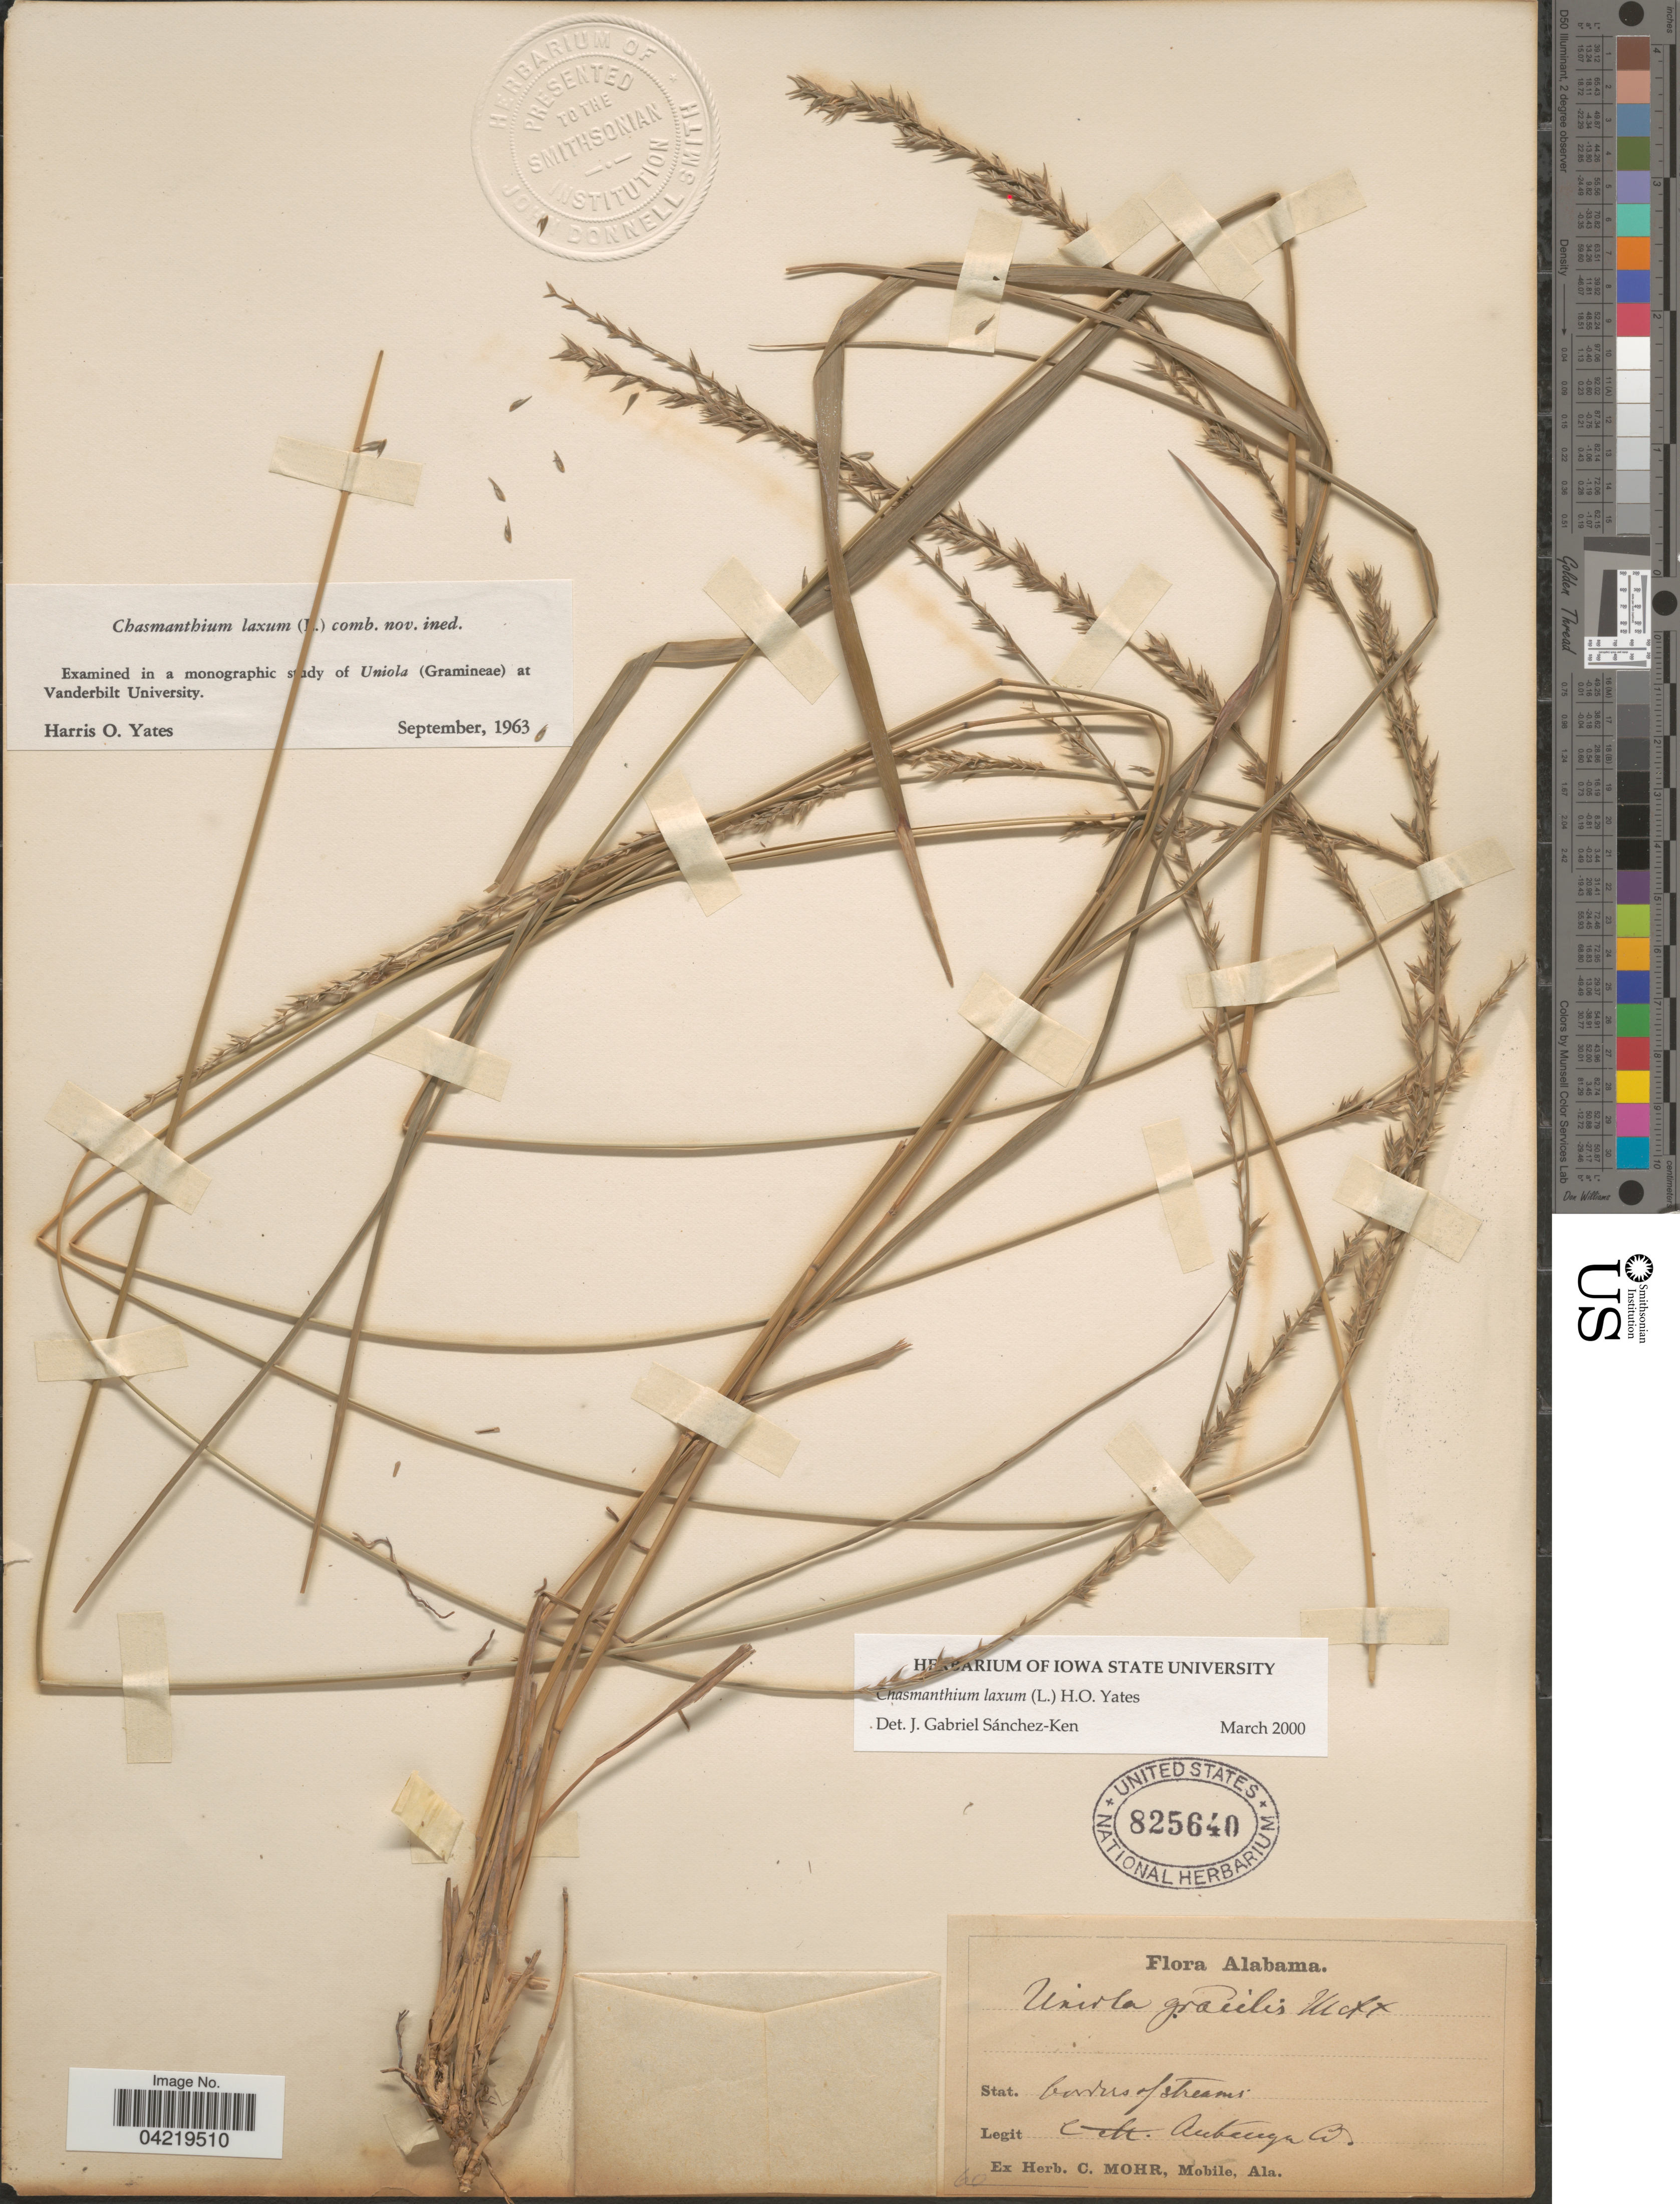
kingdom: Plantae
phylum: Tracheophyta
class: Liliopsida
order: Poales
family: Poaceae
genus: Chasmanthium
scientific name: Chasmanthium laxum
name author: (L.) H.O. Yates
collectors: ex herb. C. Mohr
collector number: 60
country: United States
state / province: Alabama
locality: Autauga Co.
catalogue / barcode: US 825640